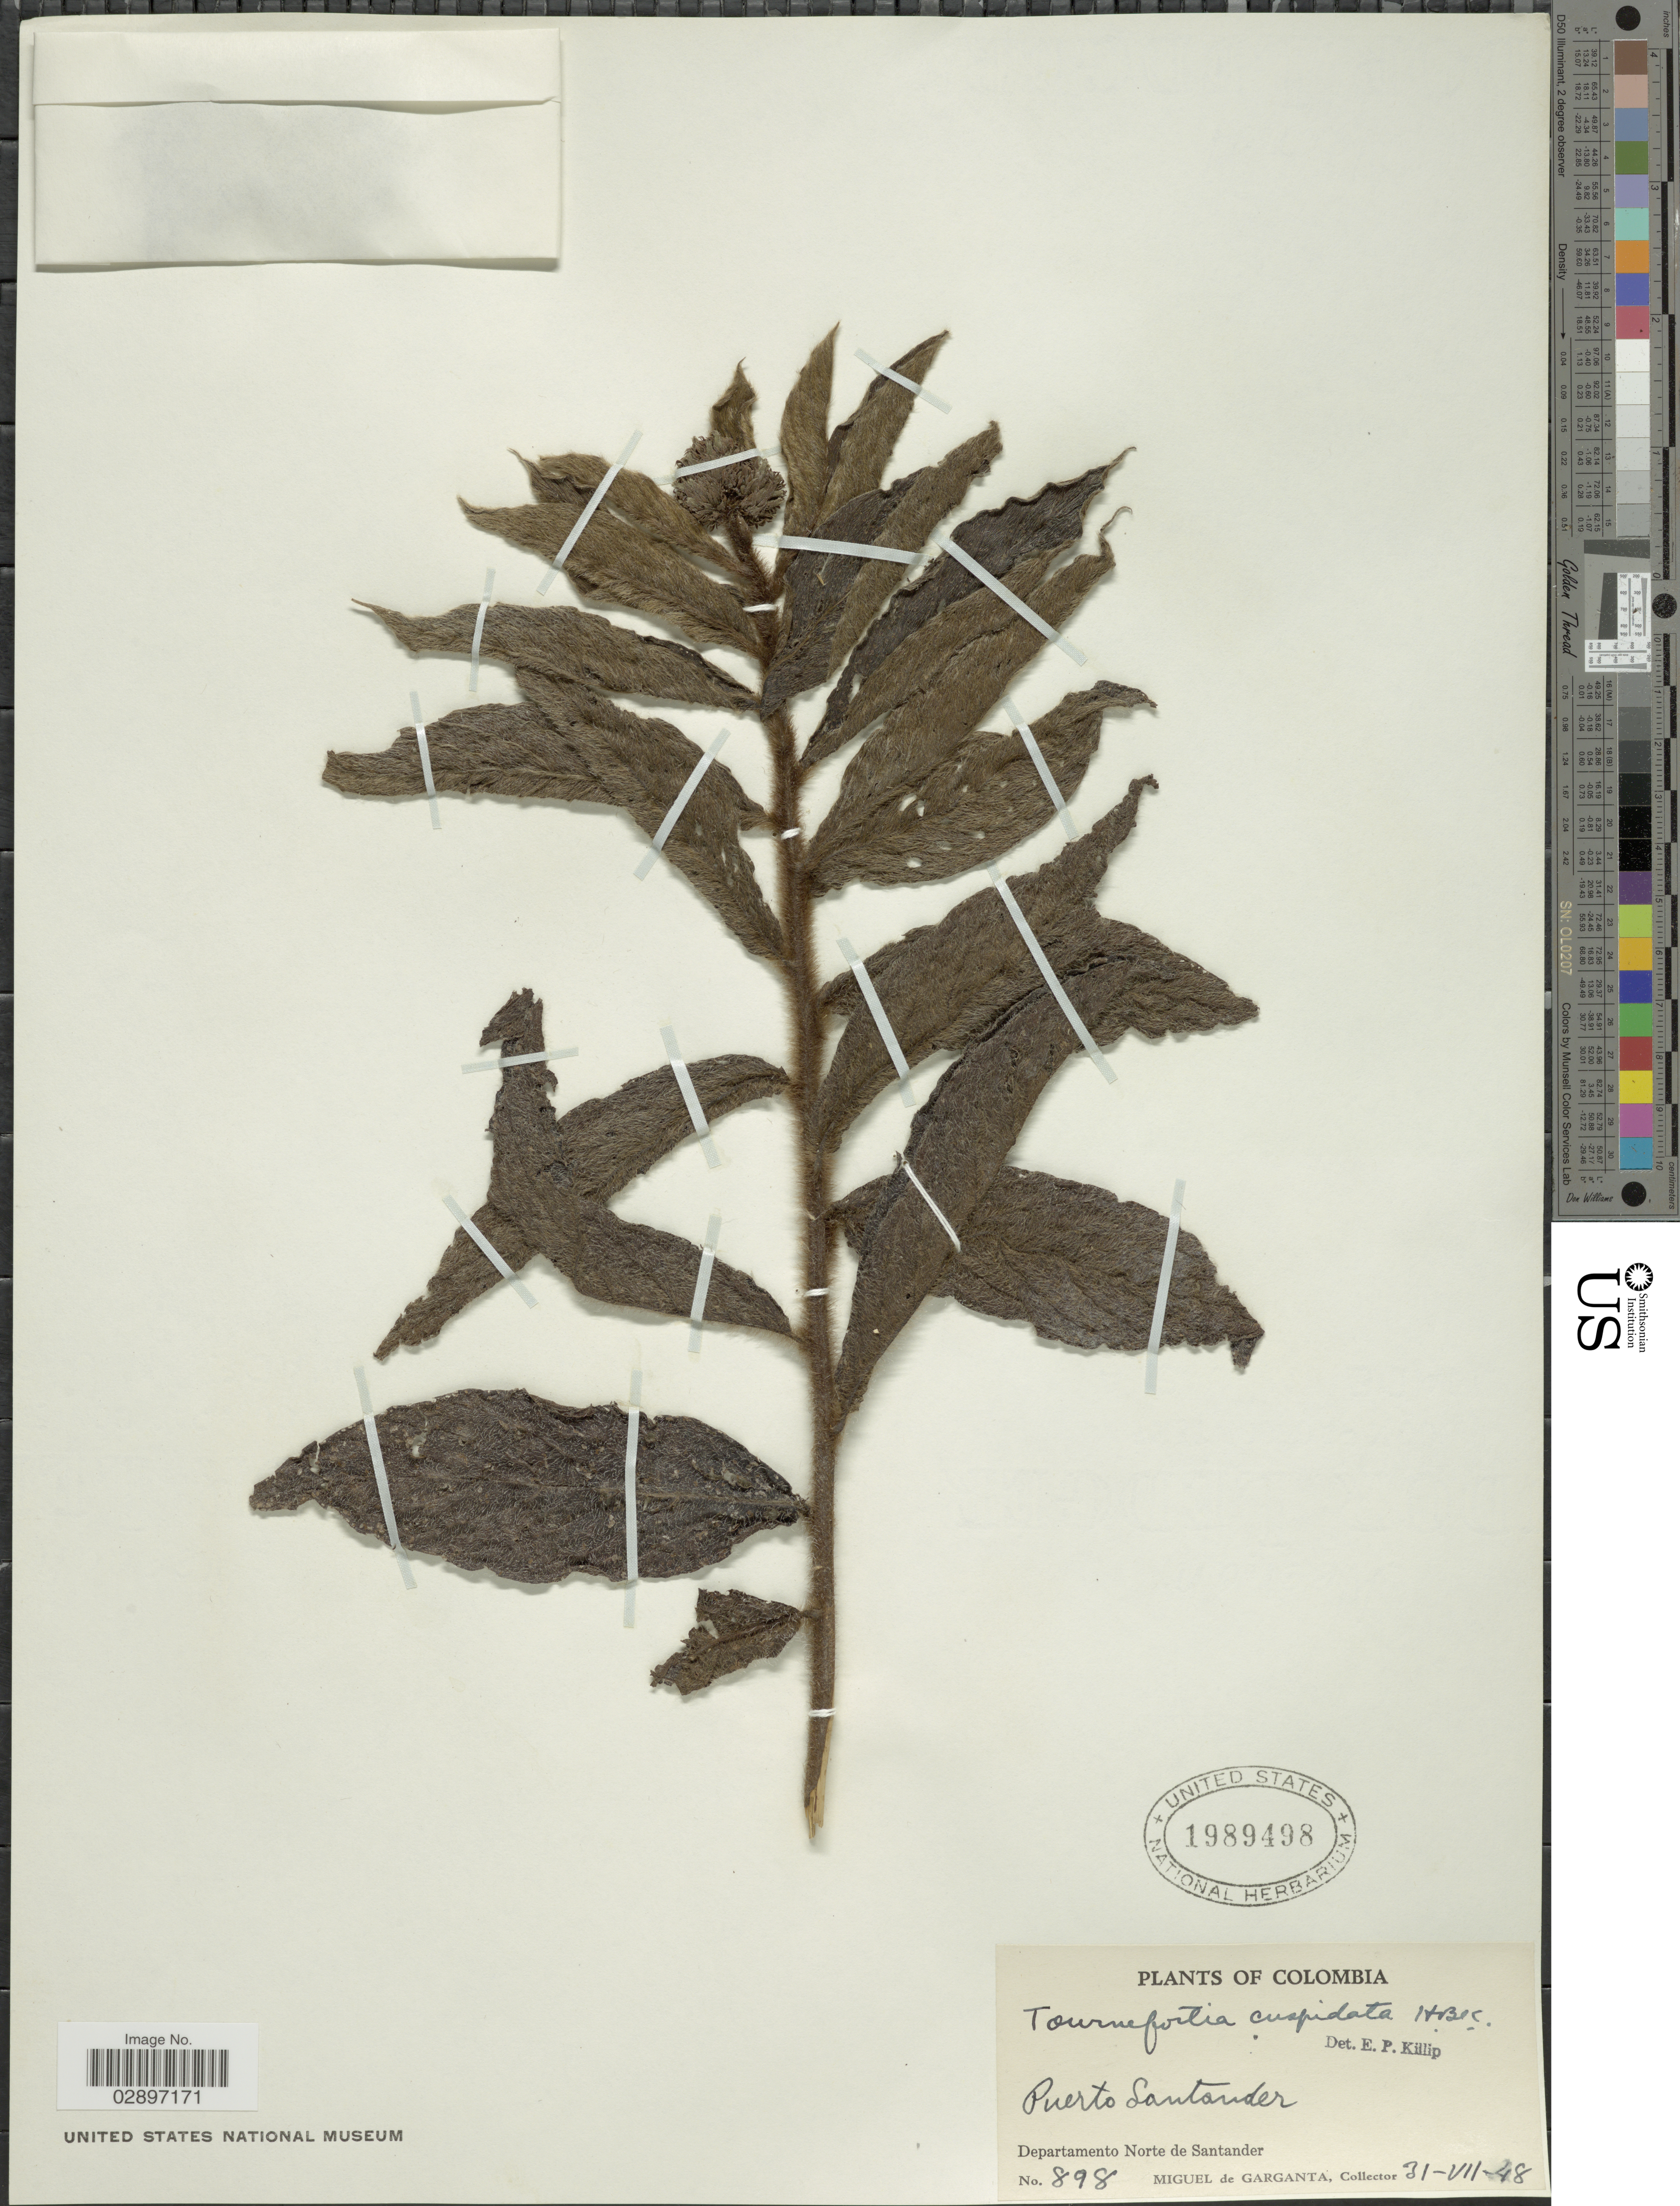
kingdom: Plantae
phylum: Tracheophyta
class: Magnoliopsida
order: Boraginales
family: Heliotropiaceae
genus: Tournefortia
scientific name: Tournefortia cuspidata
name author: Kunth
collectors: M. Garganta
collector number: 898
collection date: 1948-07-31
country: Colombia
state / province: Norte de Santander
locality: Puerto Santander. Departamento Norte de Santander.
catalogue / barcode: US 1989498